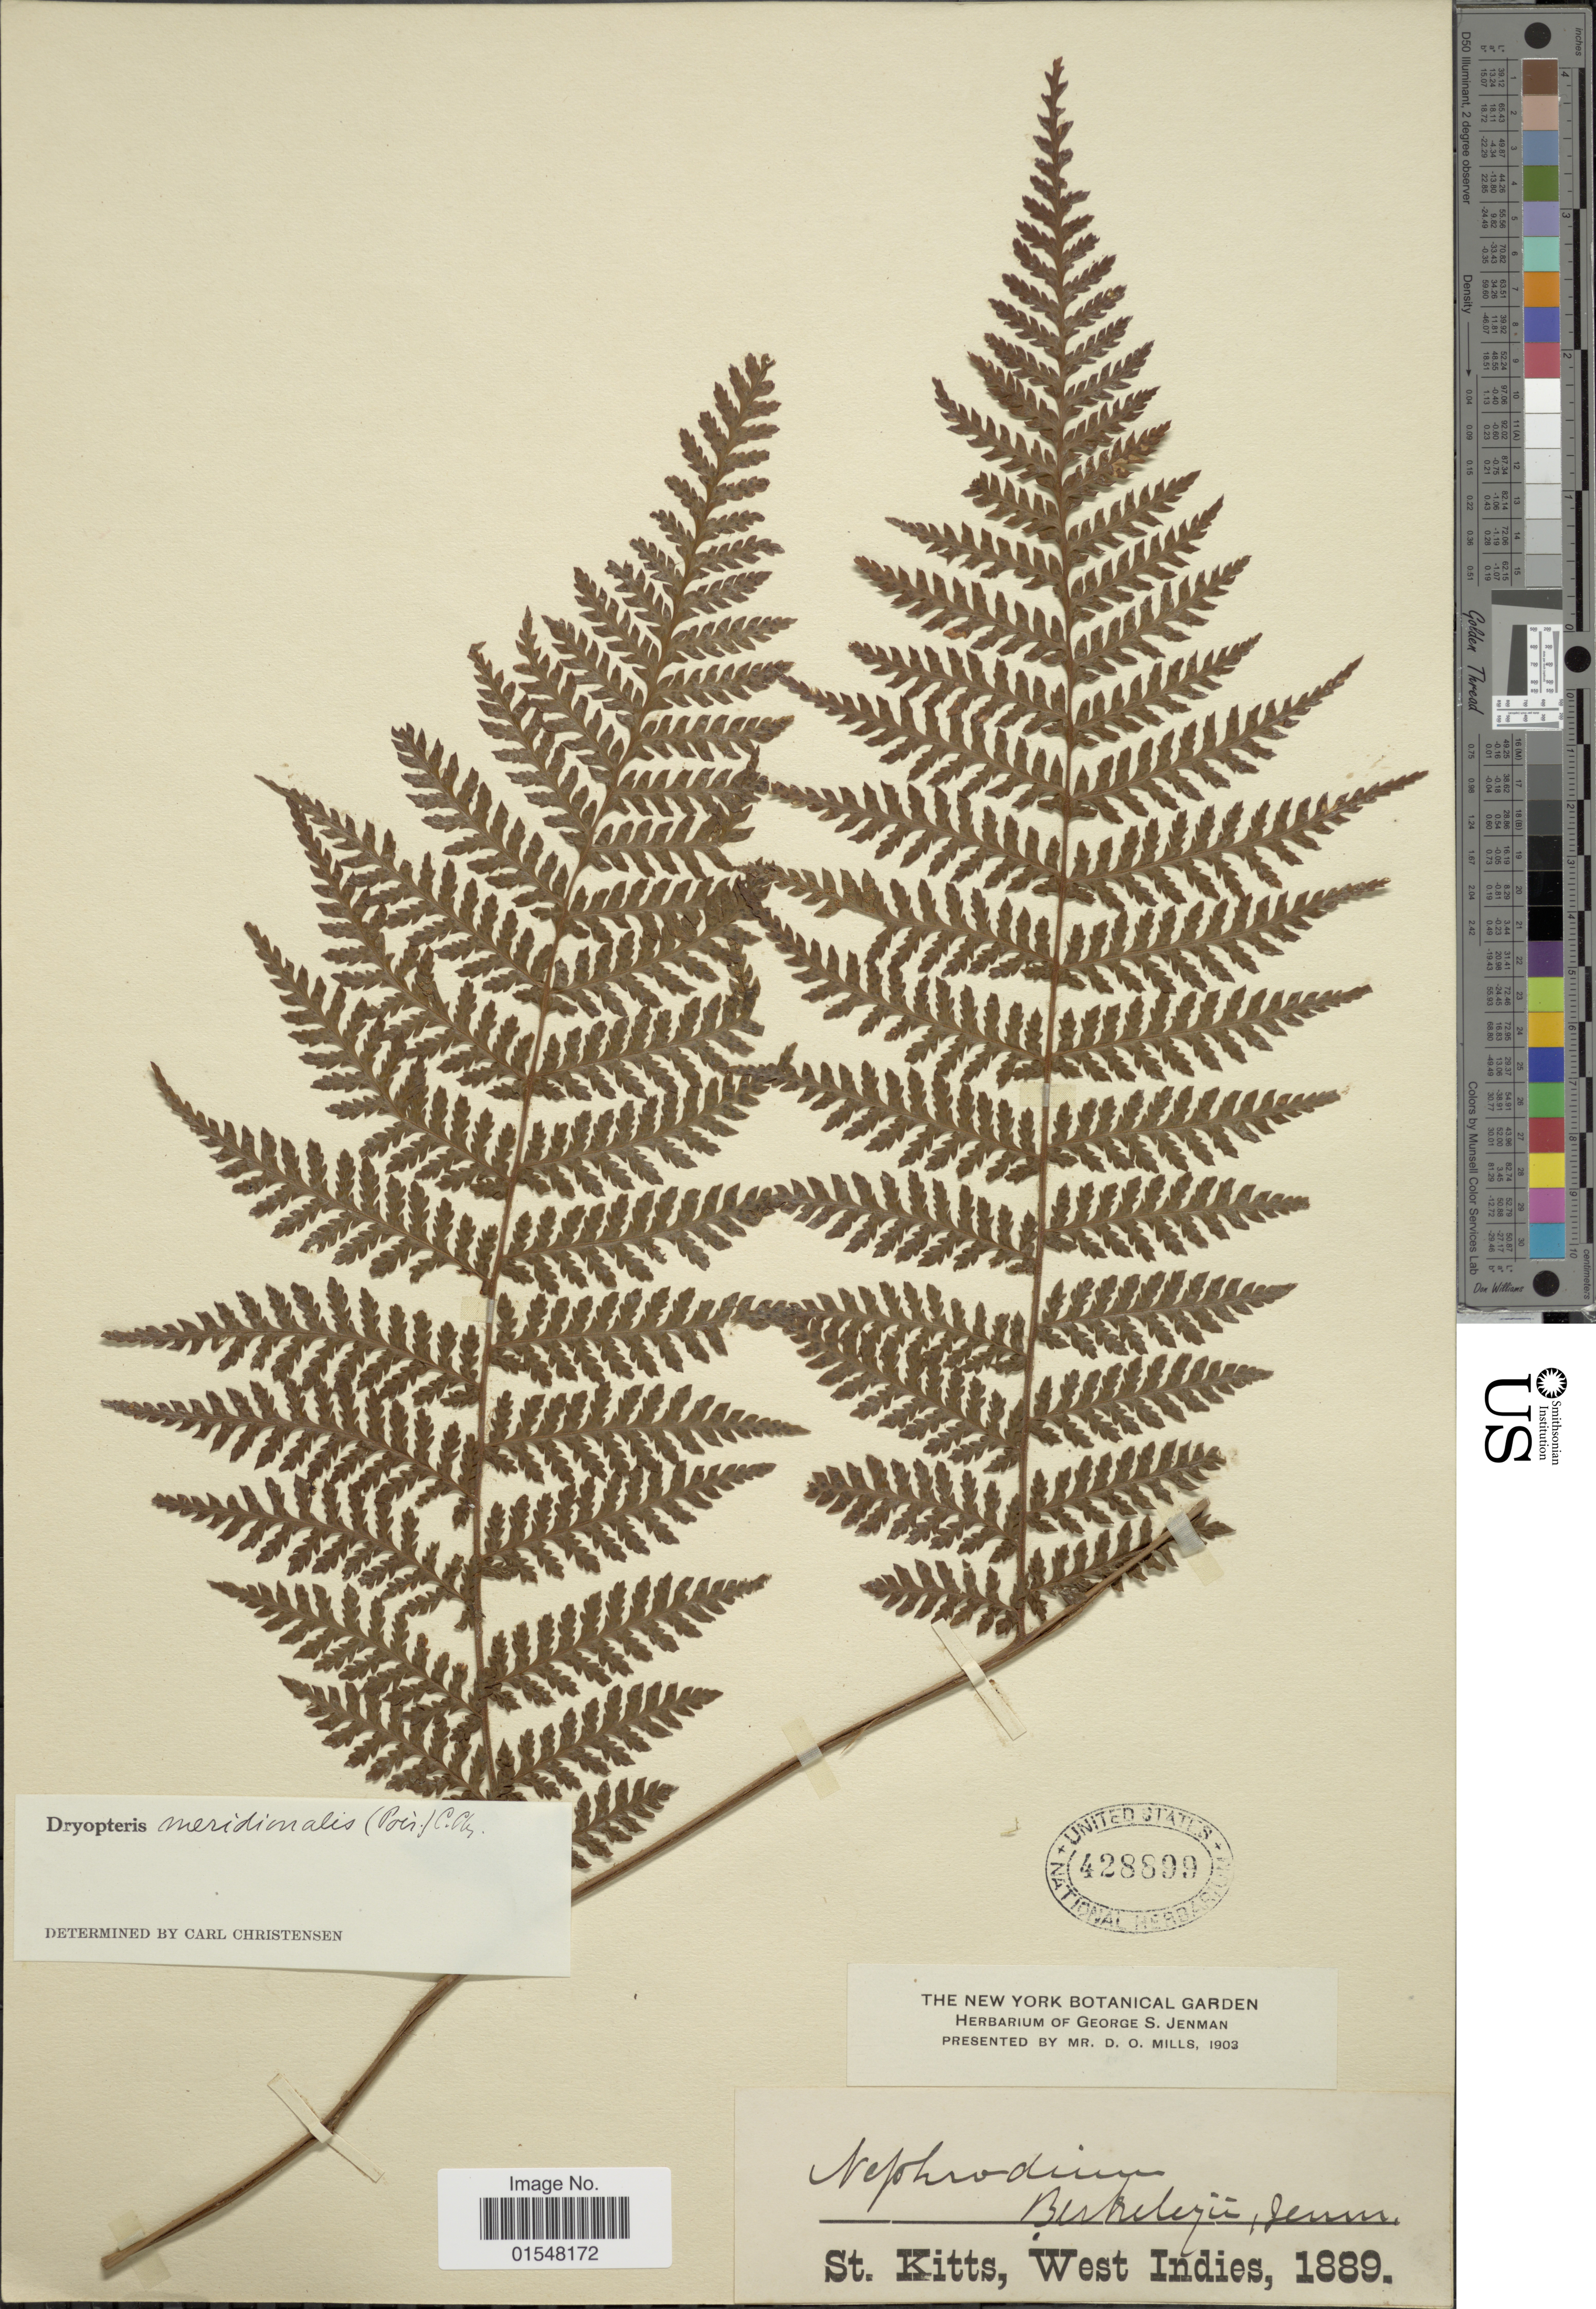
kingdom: Plantae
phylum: Tracheophyta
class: Polypodiopsida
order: Polypodiales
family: Dryopteridaceae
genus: Ctenitis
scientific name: Ctenitis meridionalis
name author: (Poir.) Ching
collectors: ex herb. George S. Jenman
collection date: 1889/1903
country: St. Christopher-Nevis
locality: St. Kitts, West Indies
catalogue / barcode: US 428899